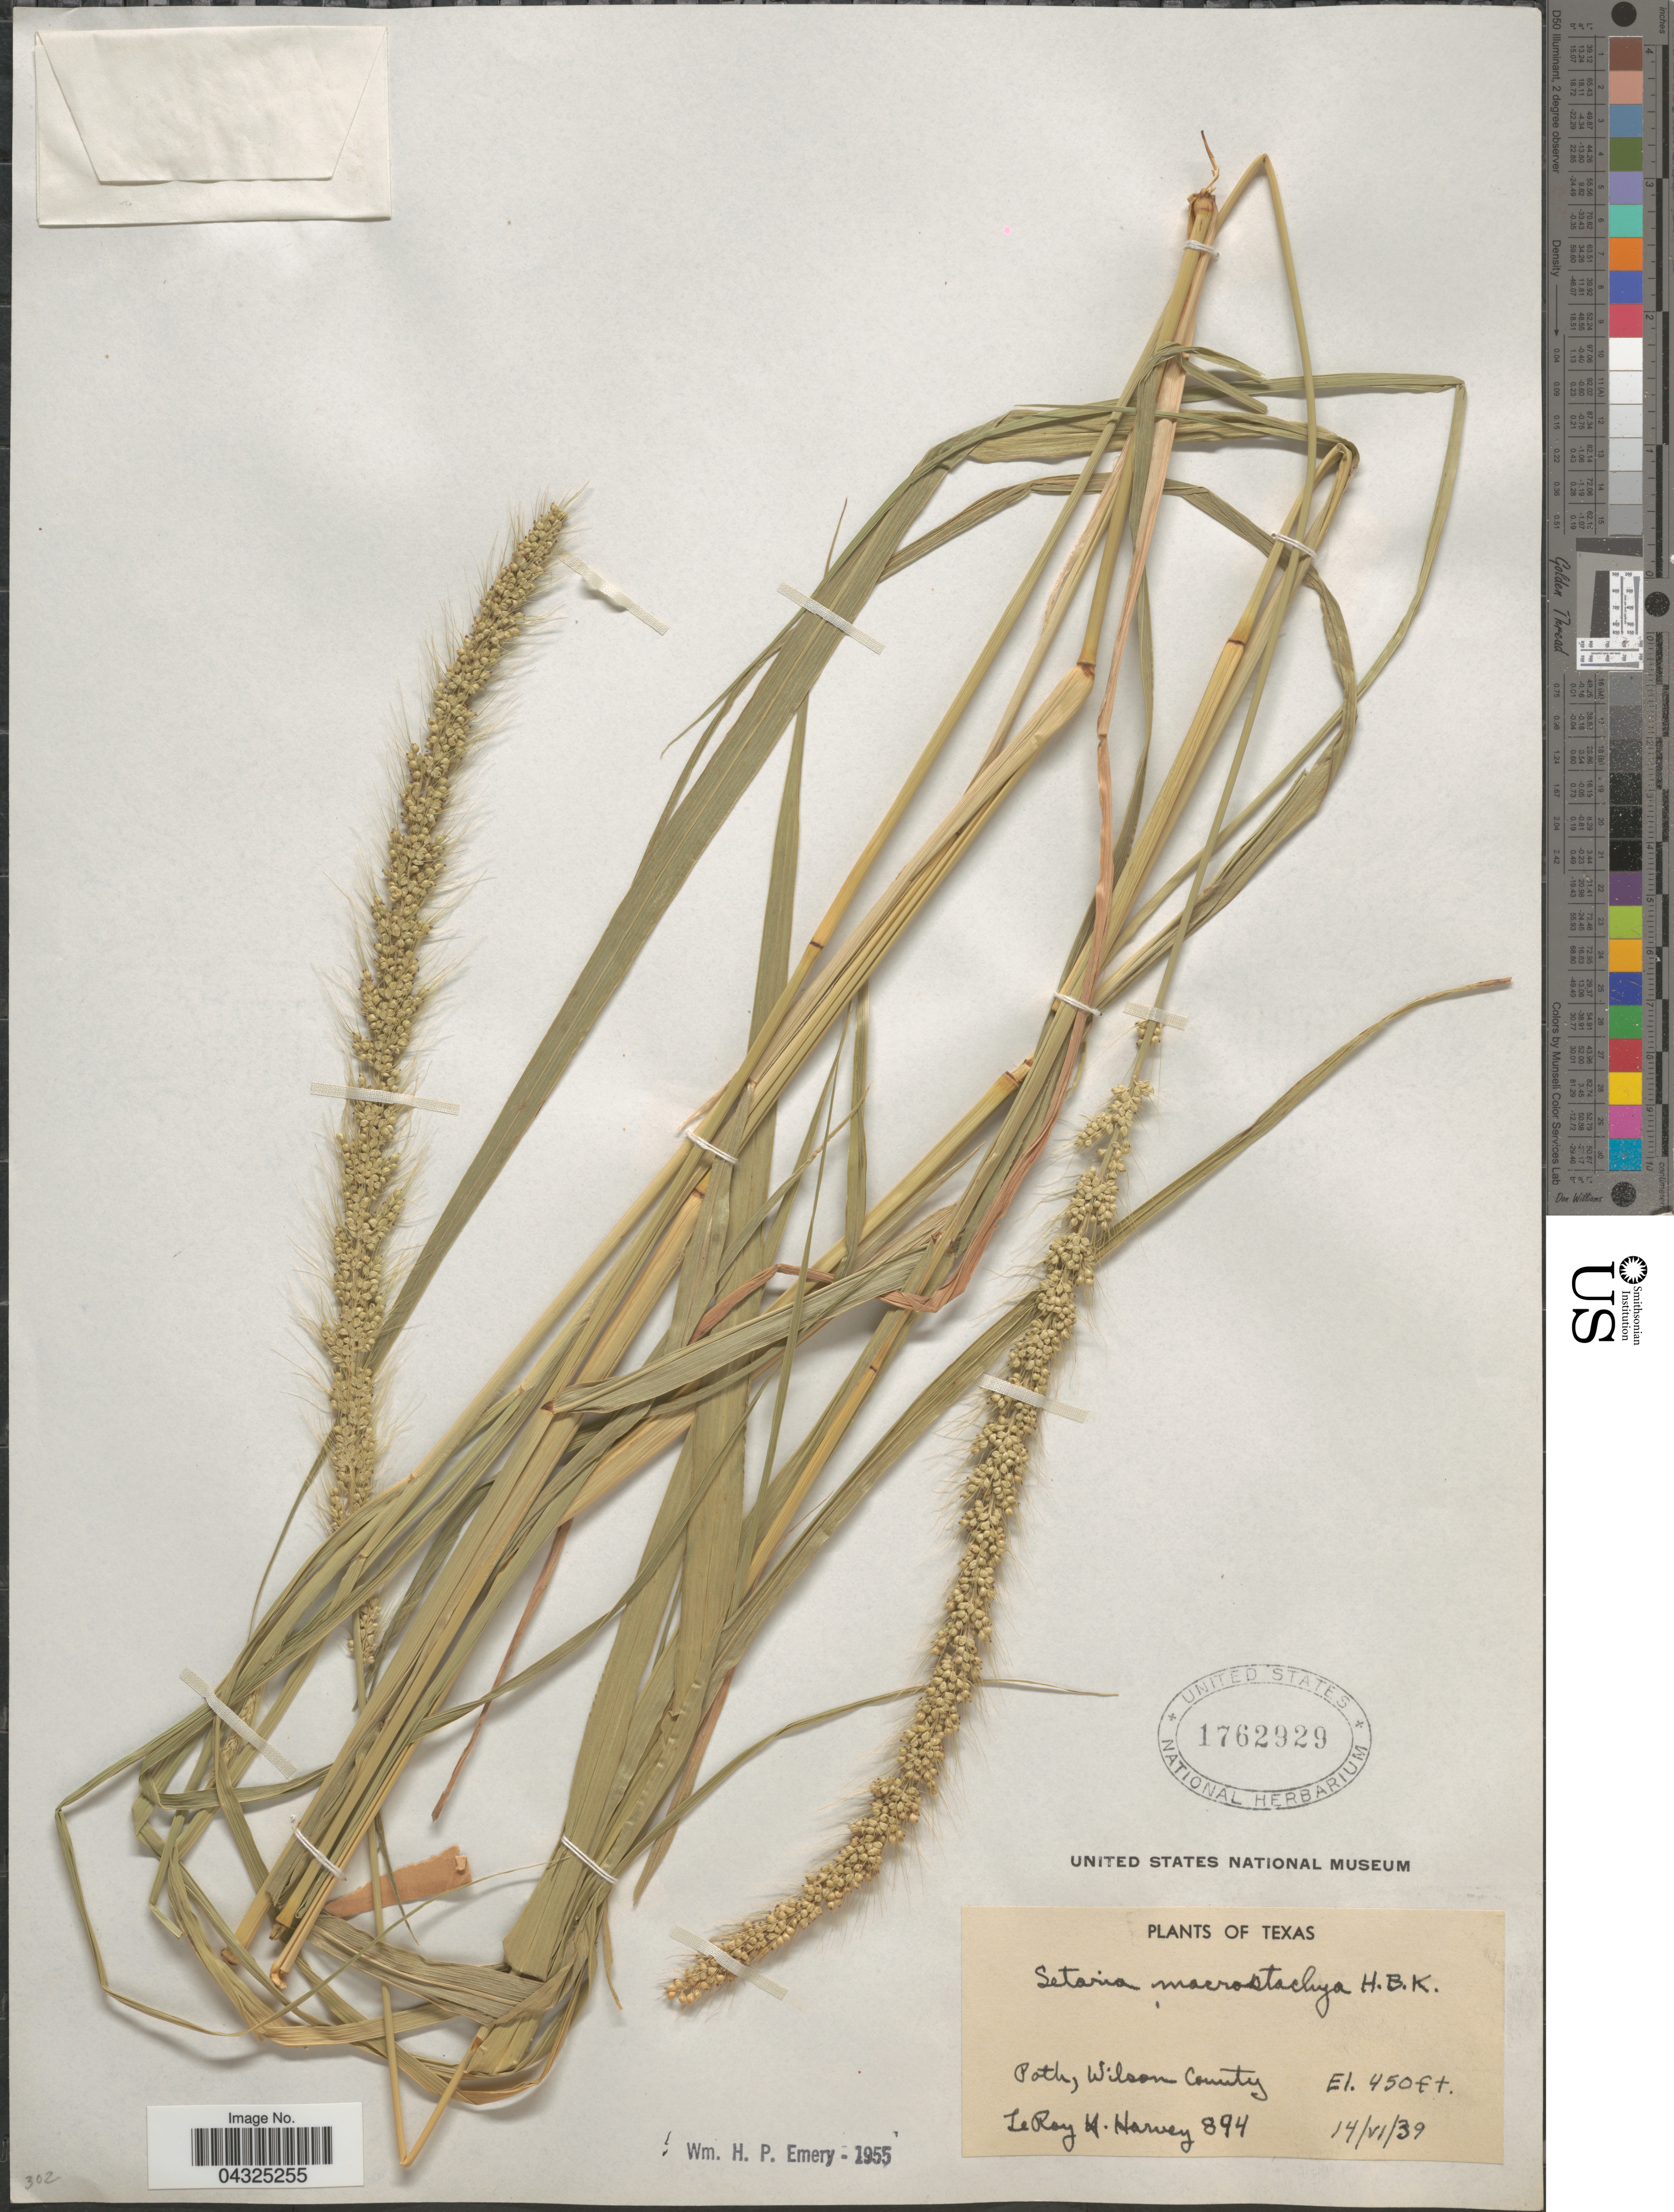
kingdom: Plantae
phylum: Tracheophyta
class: Liliopsida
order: Poales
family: Poaceae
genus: Setaria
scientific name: Setaria macrostachya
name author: Kunth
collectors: L. H. Harvey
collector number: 894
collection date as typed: Transcribed d/m/y: 14/6/39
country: United States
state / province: Texas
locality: Poth, Wilson County.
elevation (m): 137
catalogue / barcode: US 1762929